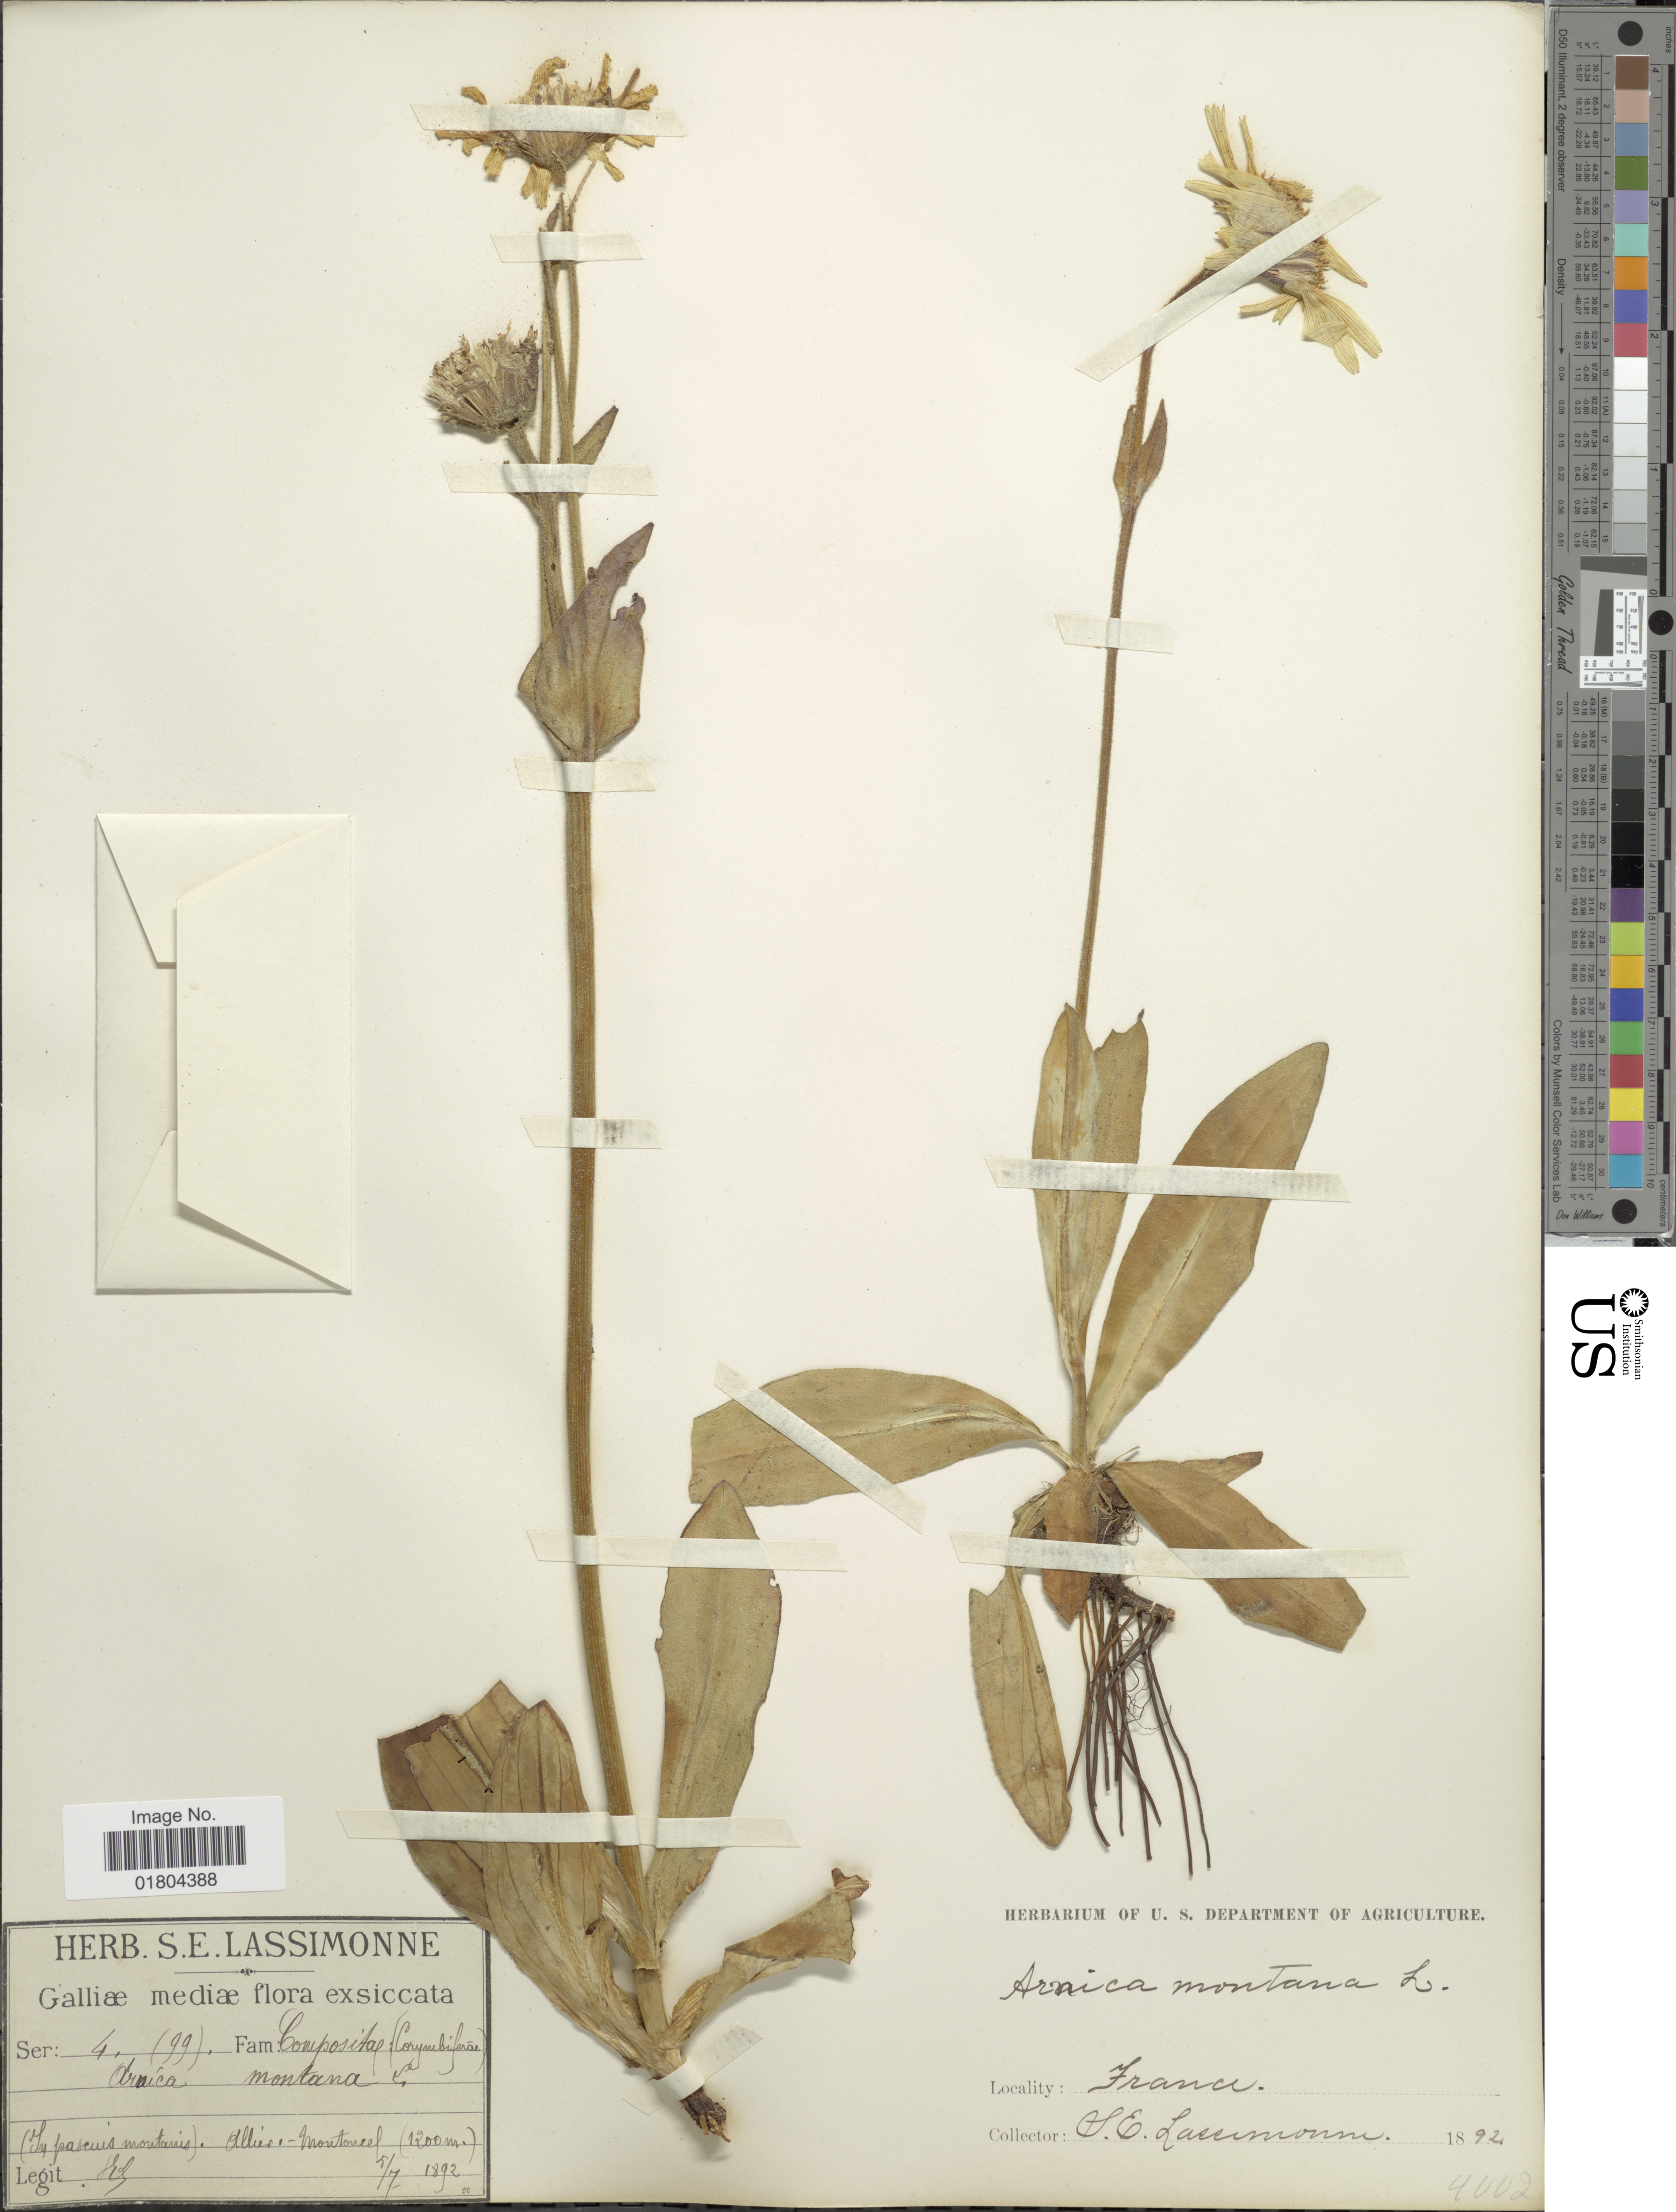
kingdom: Plantae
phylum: Tracheophyta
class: Magnoliopsida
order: Asterales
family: Asteraceae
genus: Arnica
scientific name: Arnica montana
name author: L.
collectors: J. Lemmon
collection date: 1892-07-05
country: France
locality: Galliæ (In pascuis montanis) Allice-Montoneel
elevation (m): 1200